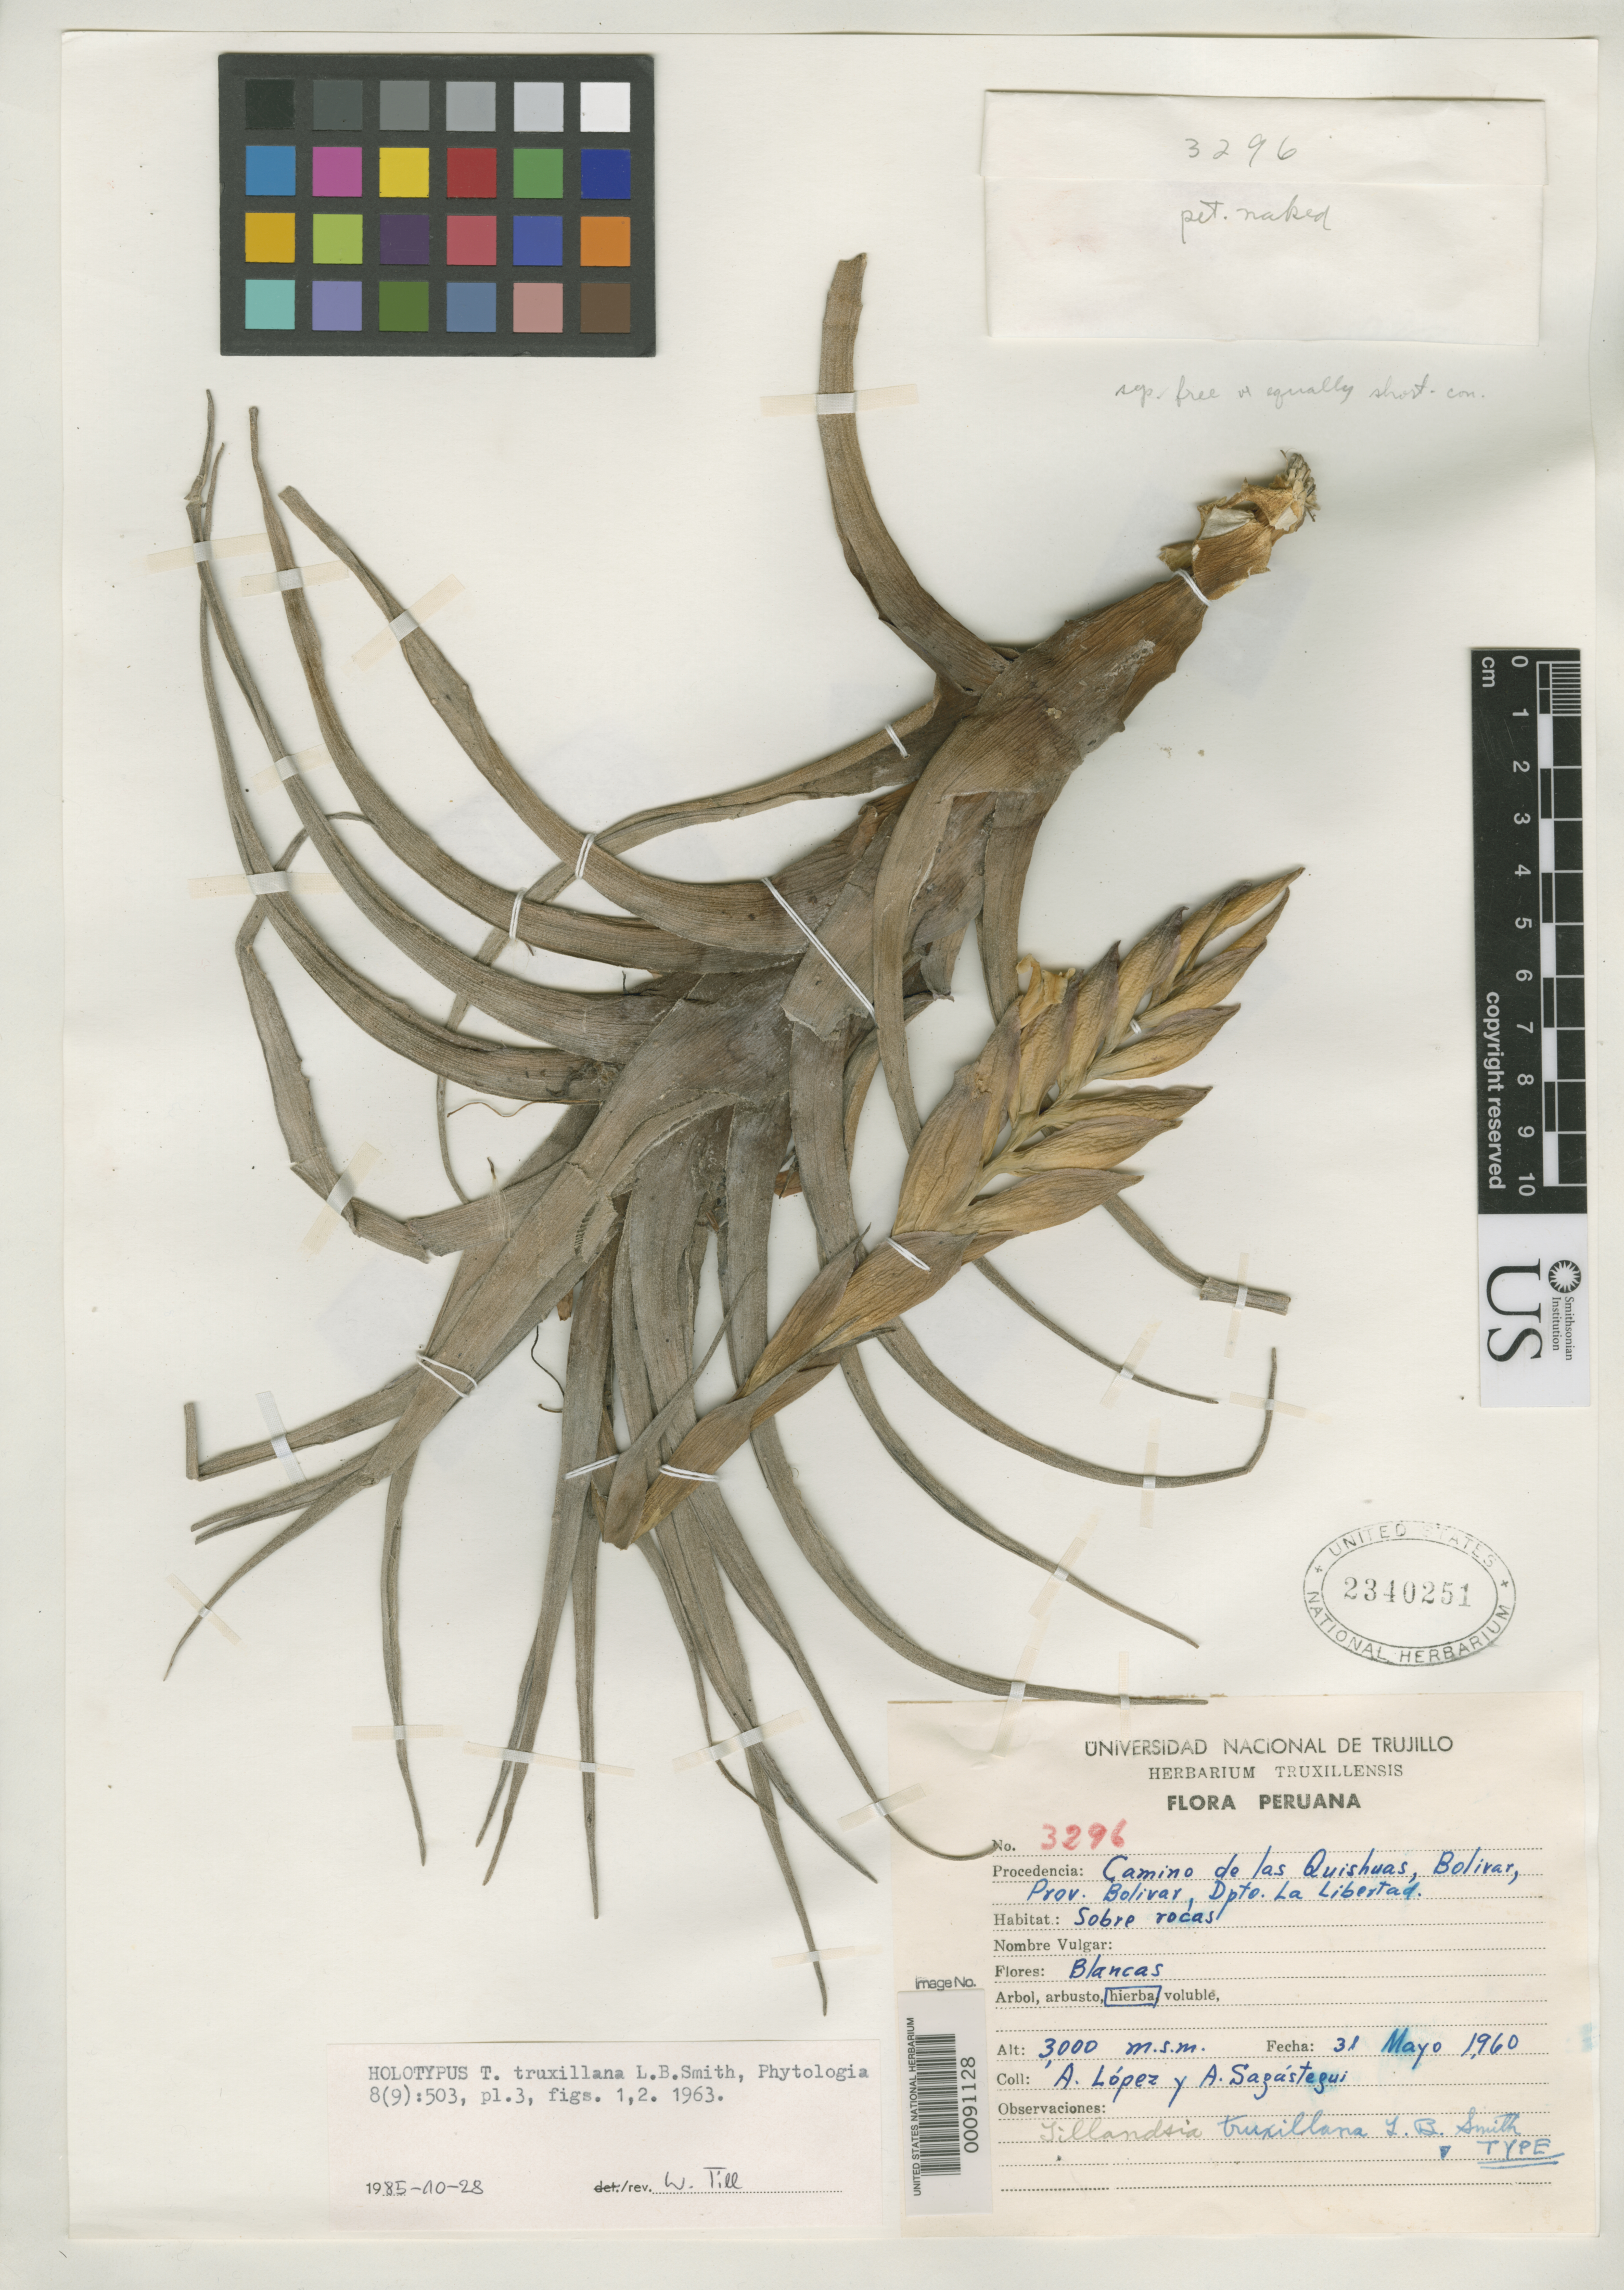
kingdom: Plantae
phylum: Tracheophyta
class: Liliopsida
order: Poales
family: Bromeliaceae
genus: Tillandsia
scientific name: Tillandsia truxillana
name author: L.B. Sm.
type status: Holotype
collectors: A. Lopez & A. Sagástegui A.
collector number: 3296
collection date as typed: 31 May 1960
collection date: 1960-05-31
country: Peru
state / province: La Libertad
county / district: Bolívar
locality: Camino de las Quishuas.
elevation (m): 3000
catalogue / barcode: US 2340251